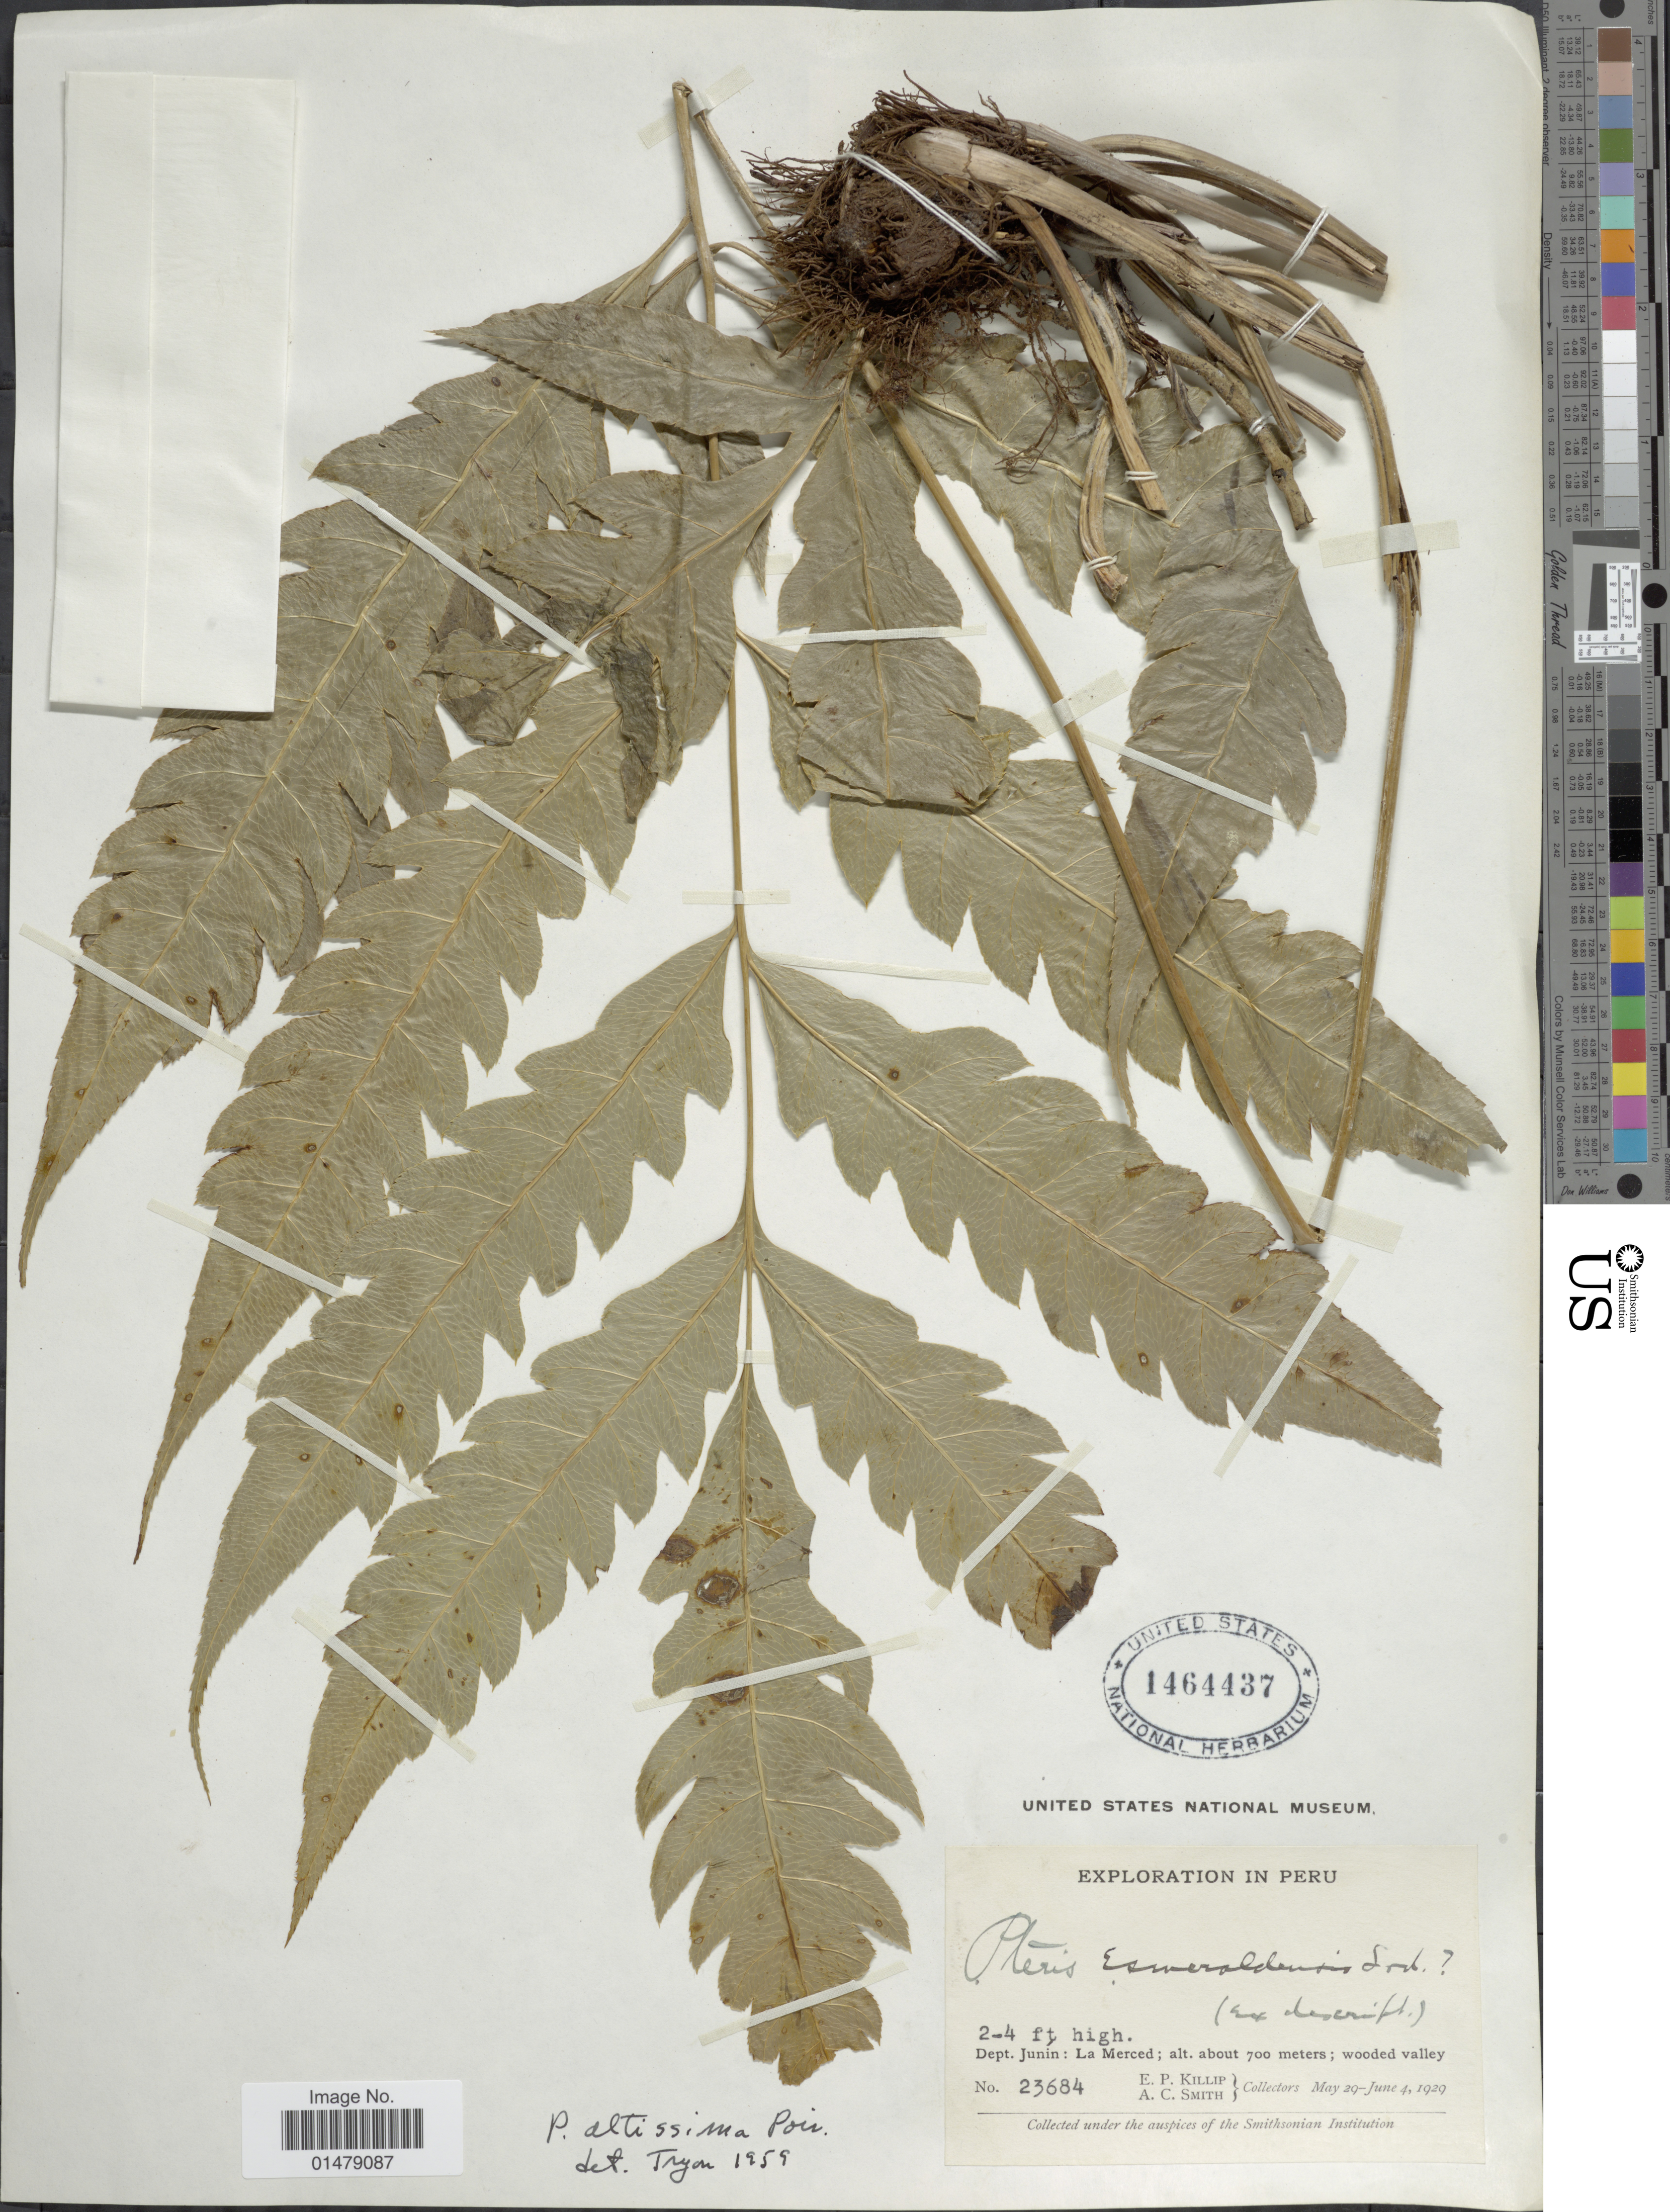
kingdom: Plantae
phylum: Tracheophyta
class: Polypodiopsida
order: Polypodiales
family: Pteridaceae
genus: Pteris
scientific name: Pteris altissima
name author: Poir.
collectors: E. P. Killip & A. C. Smith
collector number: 23684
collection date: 1929-05-29/1929-06-04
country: Peru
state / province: Junín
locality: Dept. Junin: La Merced.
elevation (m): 700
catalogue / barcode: US 1464437